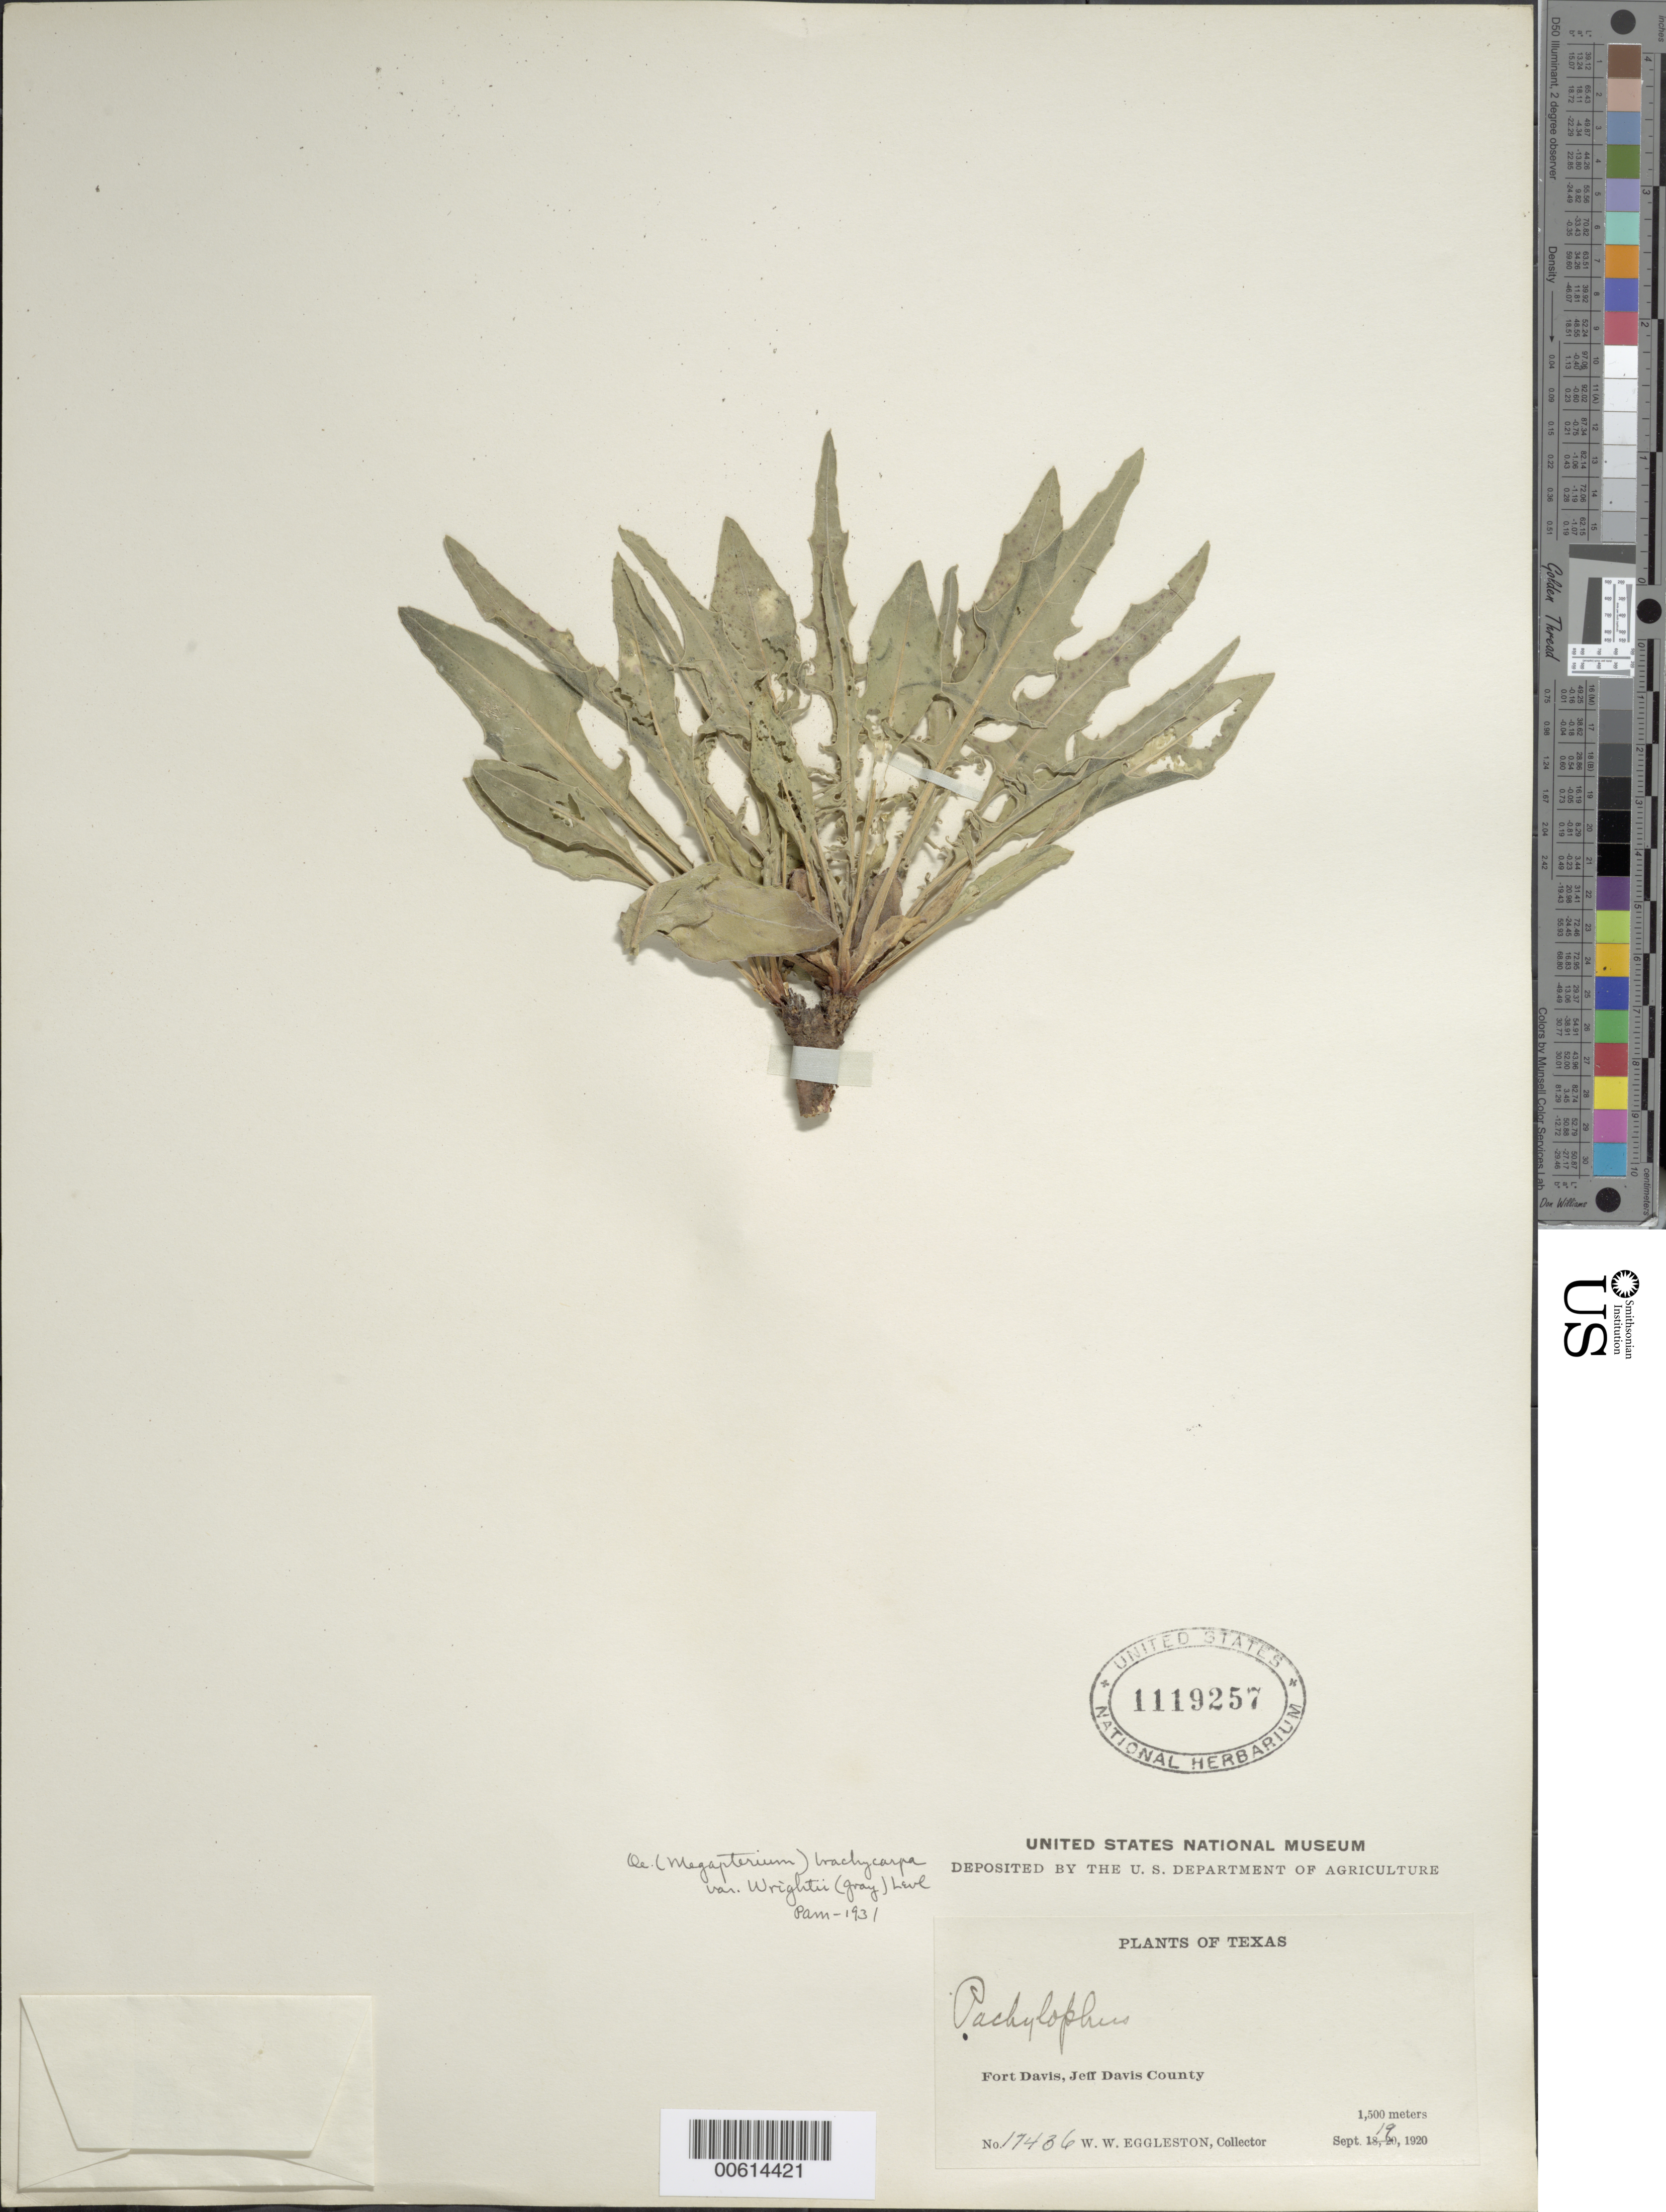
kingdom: Plantae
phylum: Tracheophyta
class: Magnoliopsida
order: Myrtales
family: Onagraceae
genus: Oenothera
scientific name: Oenothera brachycarpa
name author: A. Gray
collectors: W. W. Eggleston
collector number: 17436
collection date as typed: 19 Sep 1920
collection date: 1920-09-19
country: United States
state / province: Texas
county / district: Jeff Davis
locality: Fort Davis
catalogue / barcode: US 1119257